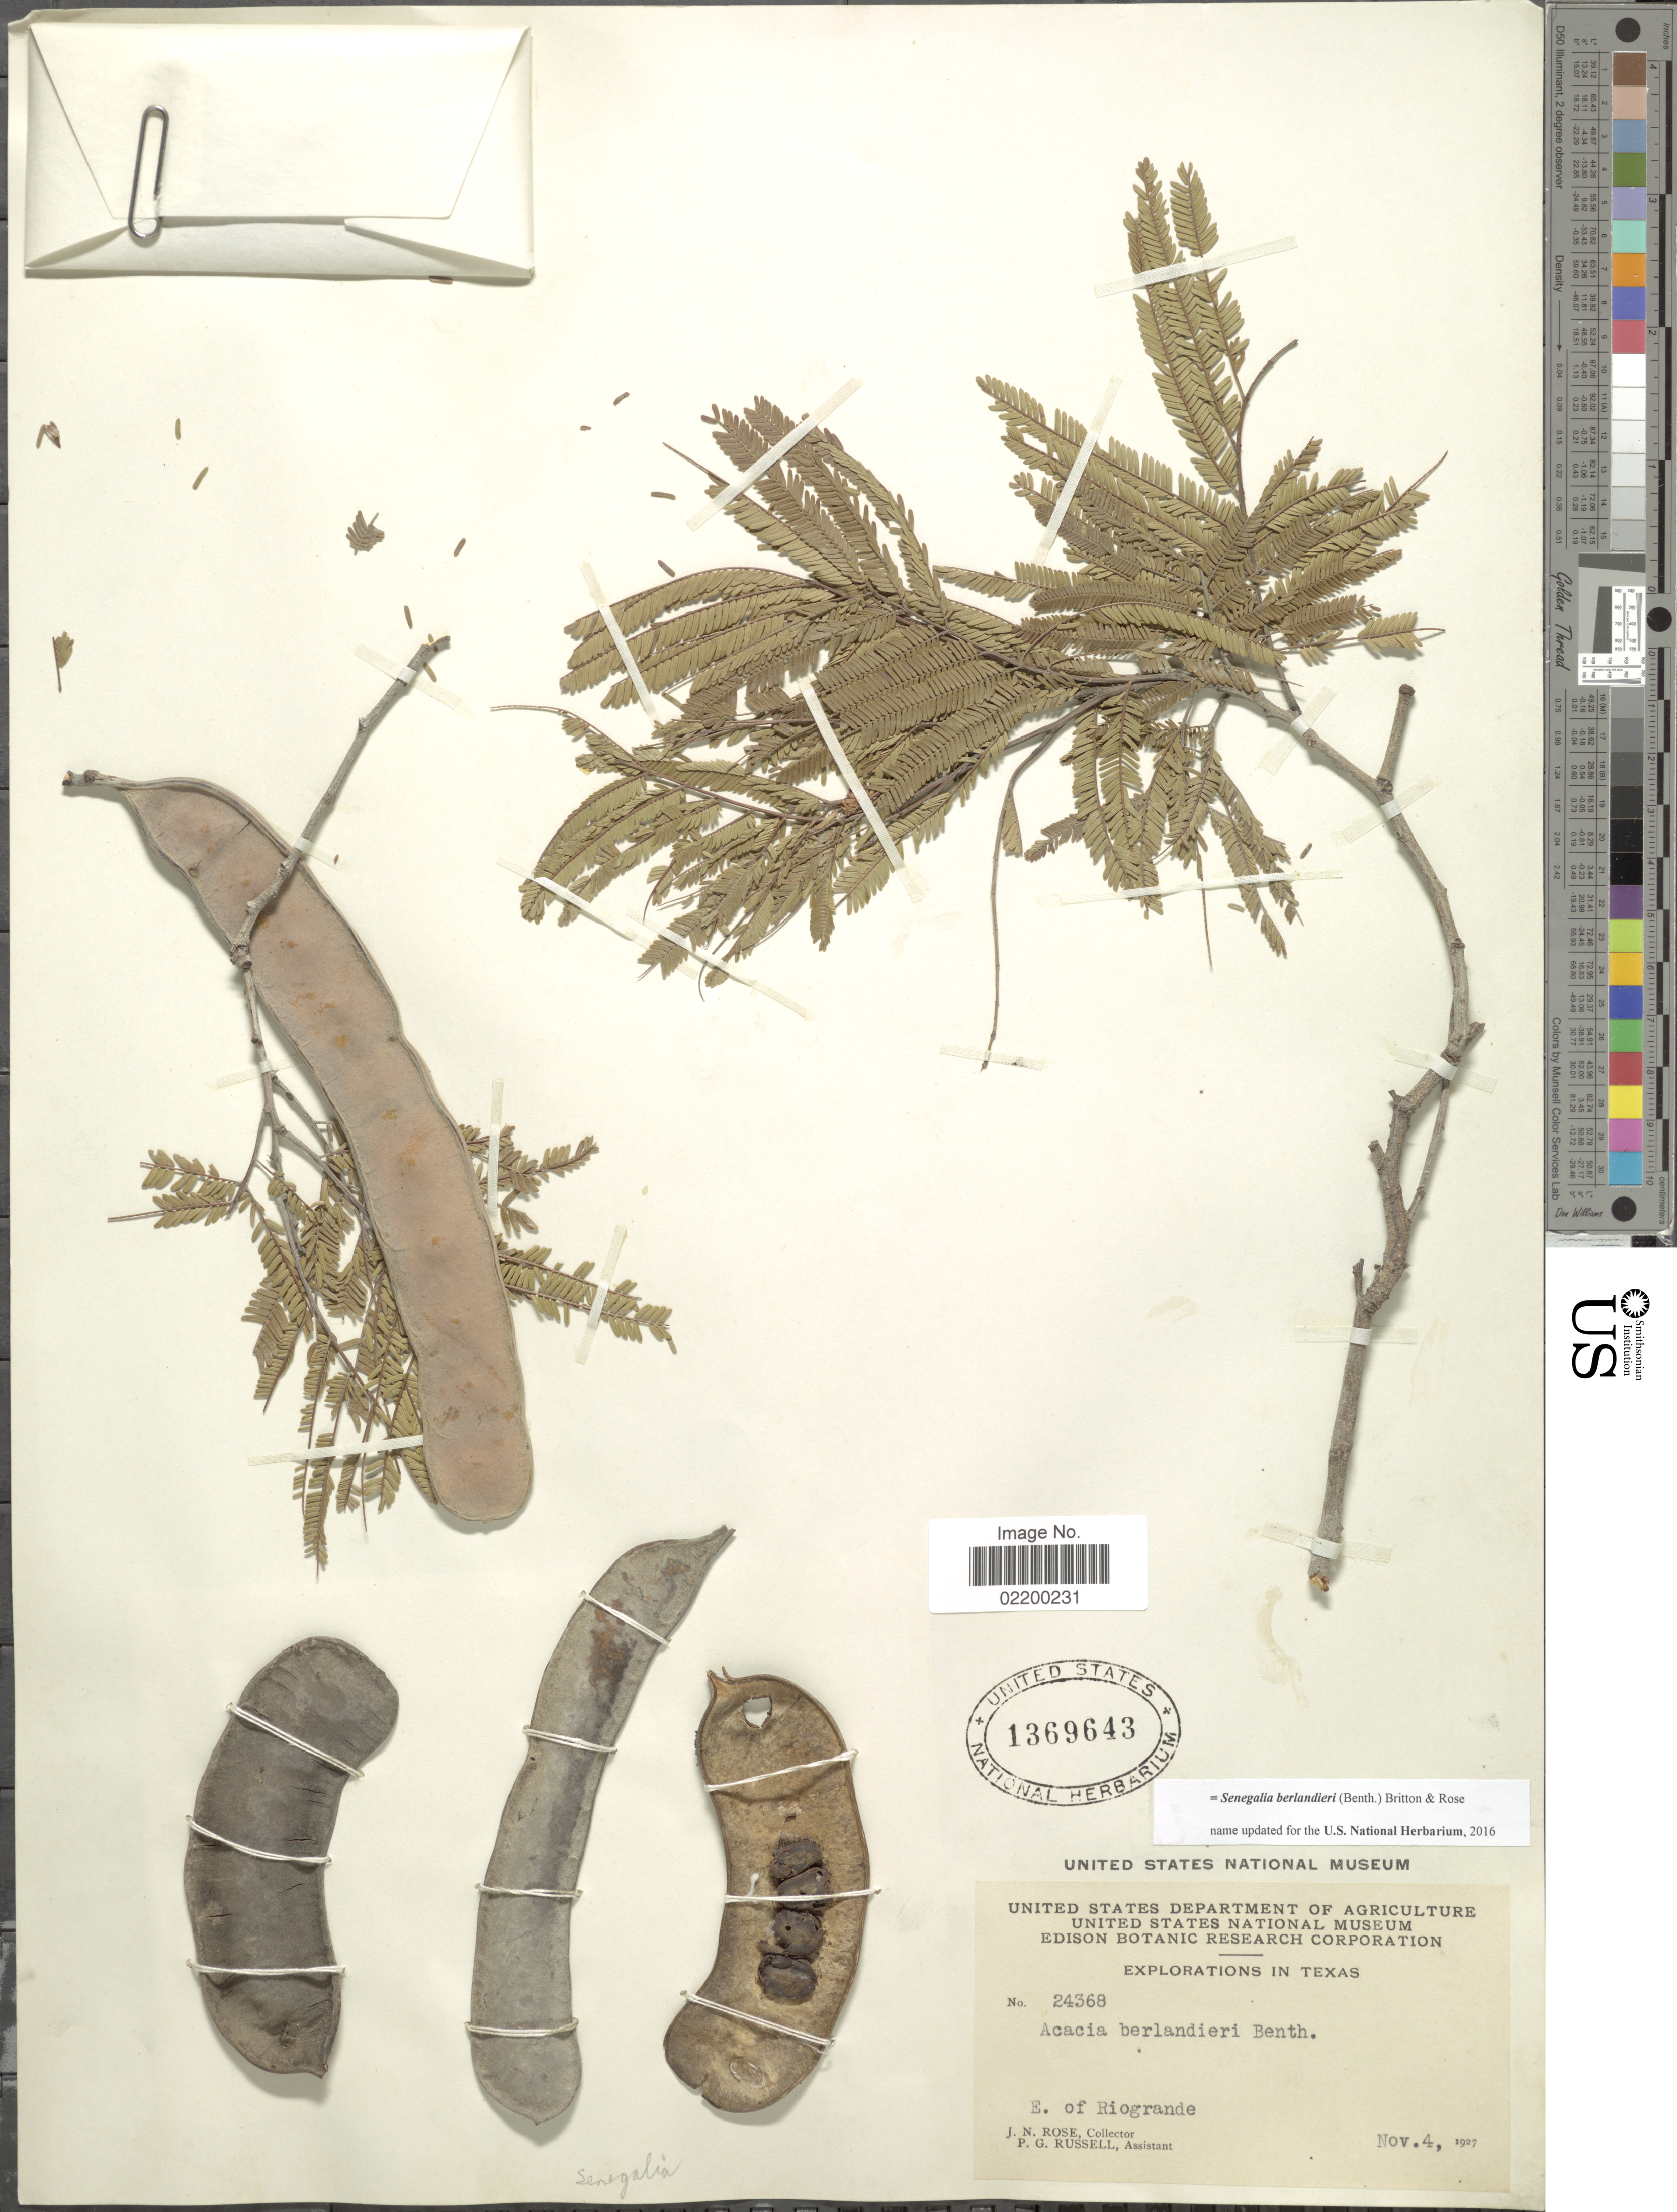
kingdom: Plantae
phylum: Tracheophyta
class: Magnoliopsida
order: Fabales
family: Fabaceae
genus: Senegalia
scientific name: Senegalia berlandieri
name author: (Benth.) Britton & Rose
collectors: J. N. Rose & P. G. Russell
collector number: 24368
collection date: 1927-11-04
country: United States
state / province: Texas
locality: E of Riogrande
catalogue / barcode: US 1369643